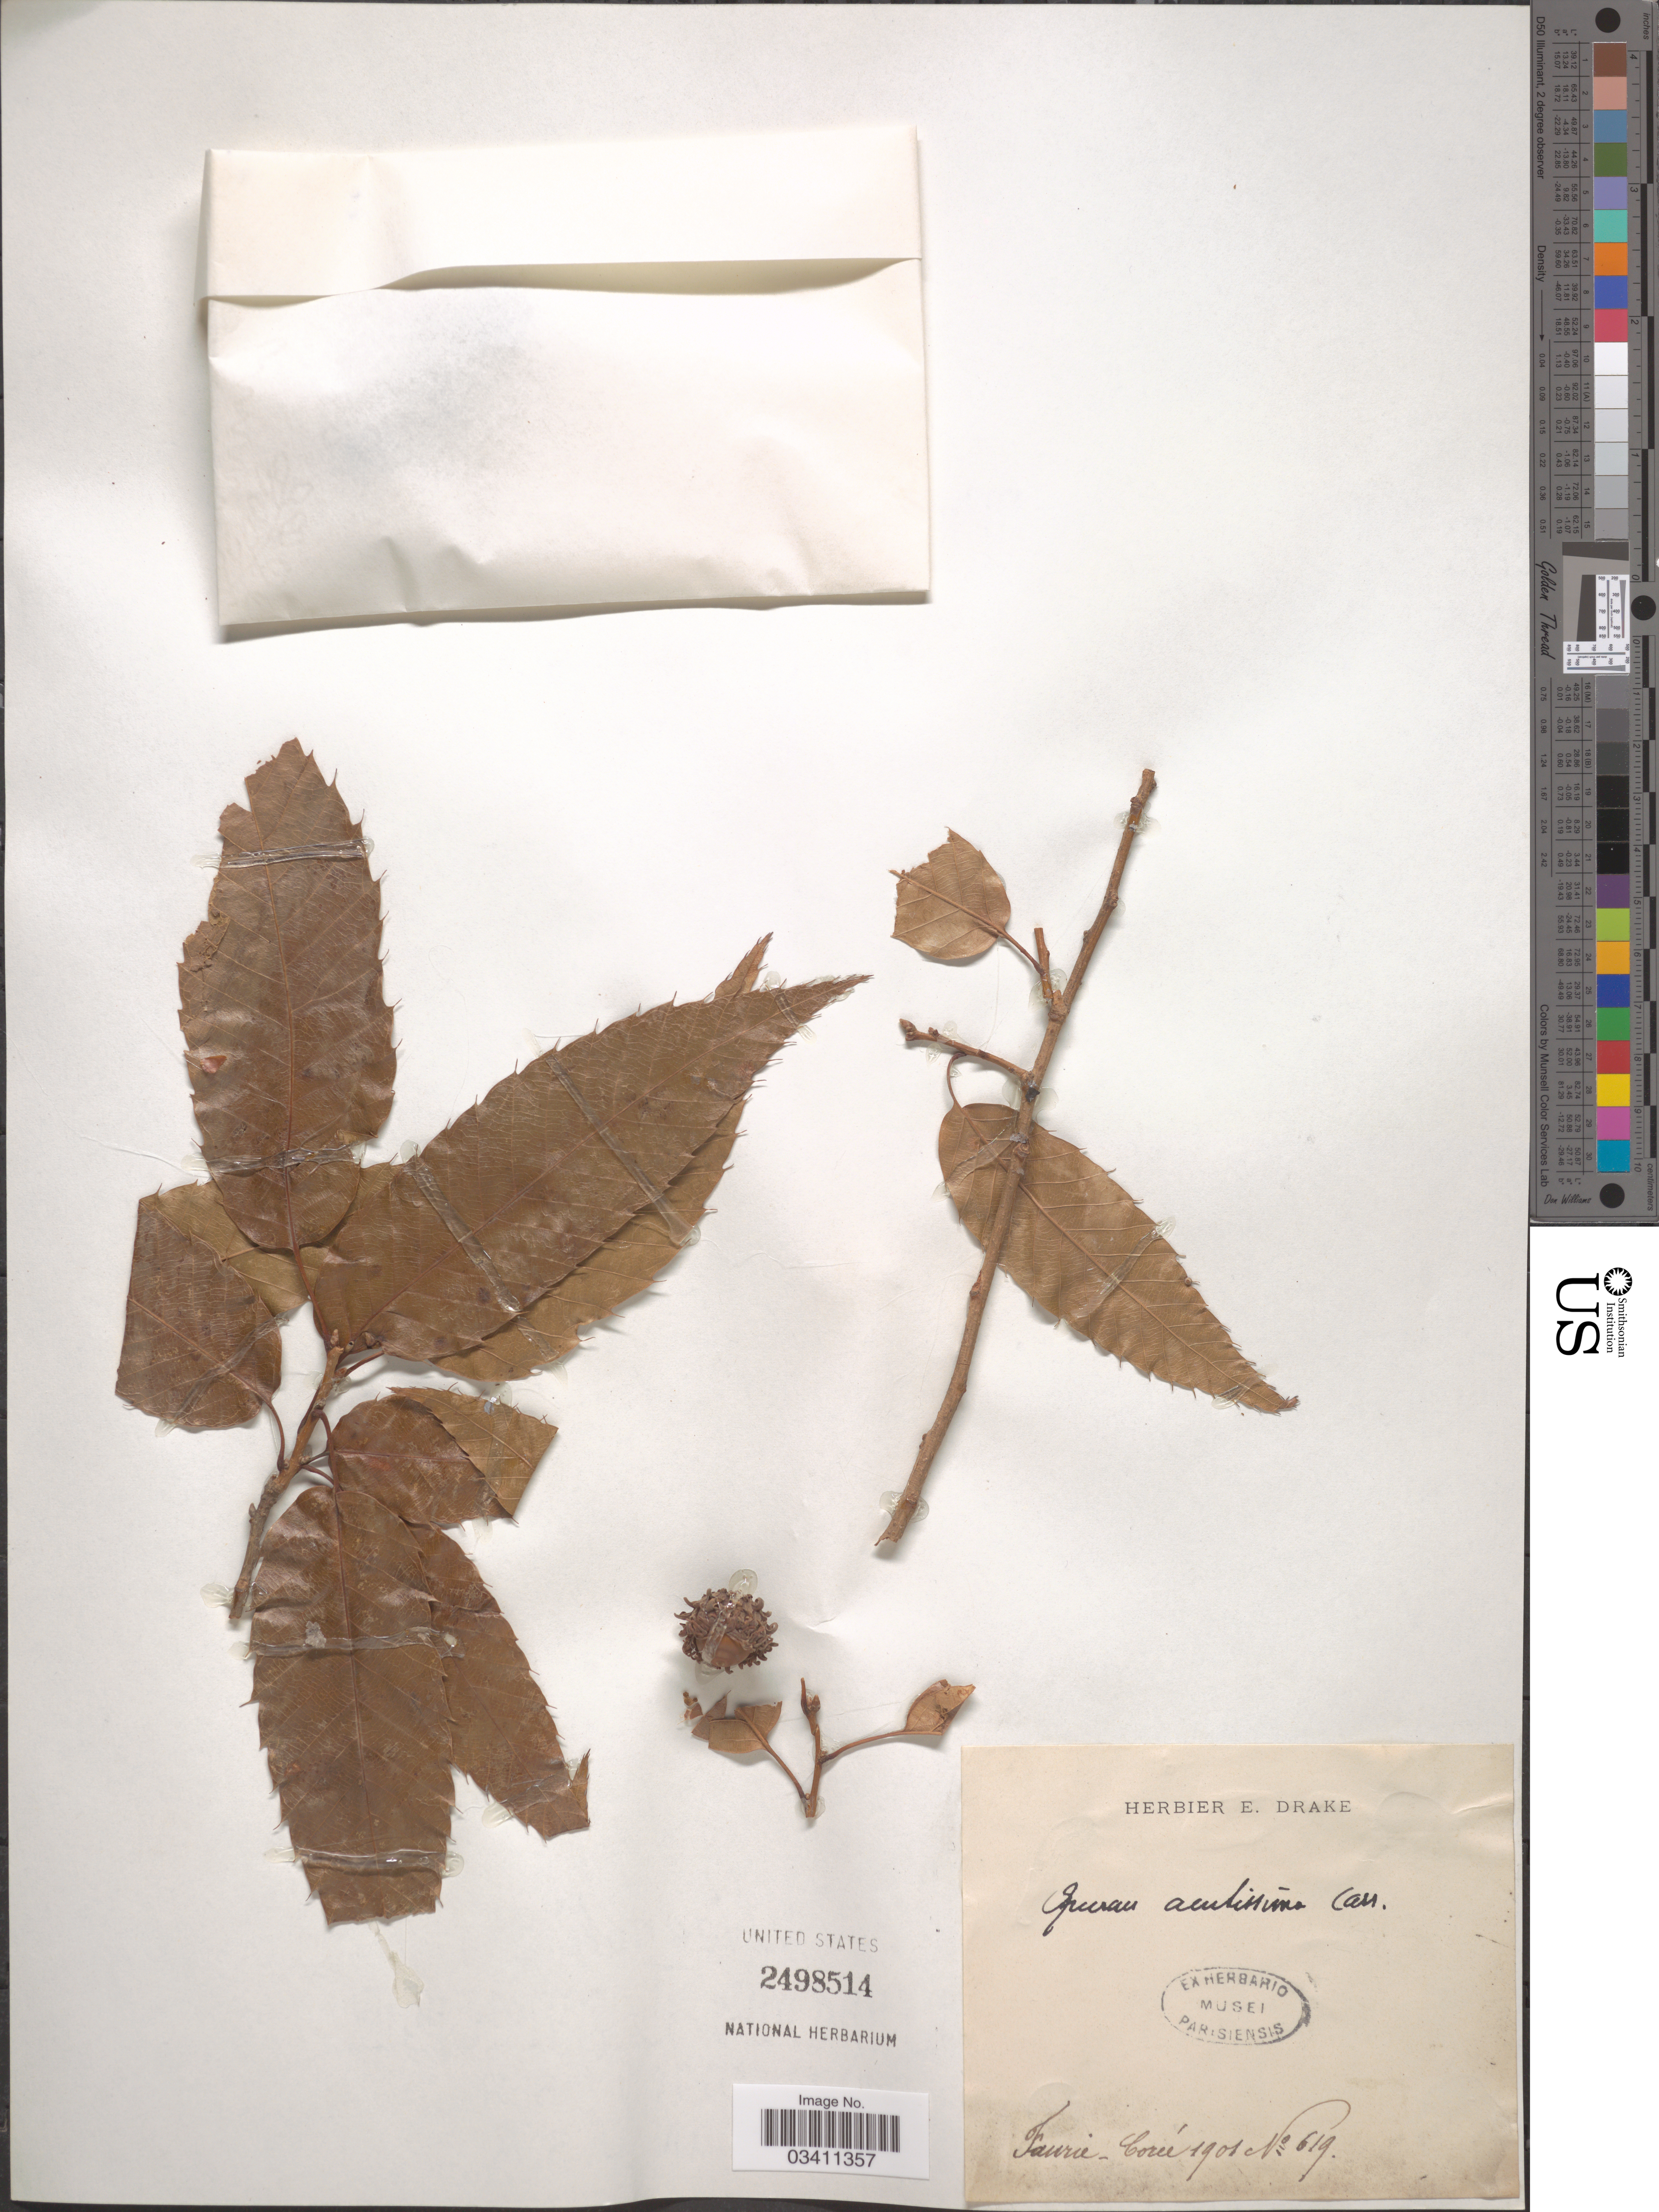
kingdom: Plantae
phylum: Tracheophyta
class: Magnoliopsida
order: Fagales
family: Fagaceae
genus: Quercus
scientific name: Quercus acutissima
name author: Carruth.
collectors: -. Faurie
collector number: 619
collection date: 1901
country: North Korea / South Korea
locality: Corée.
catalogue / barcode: US 2498514